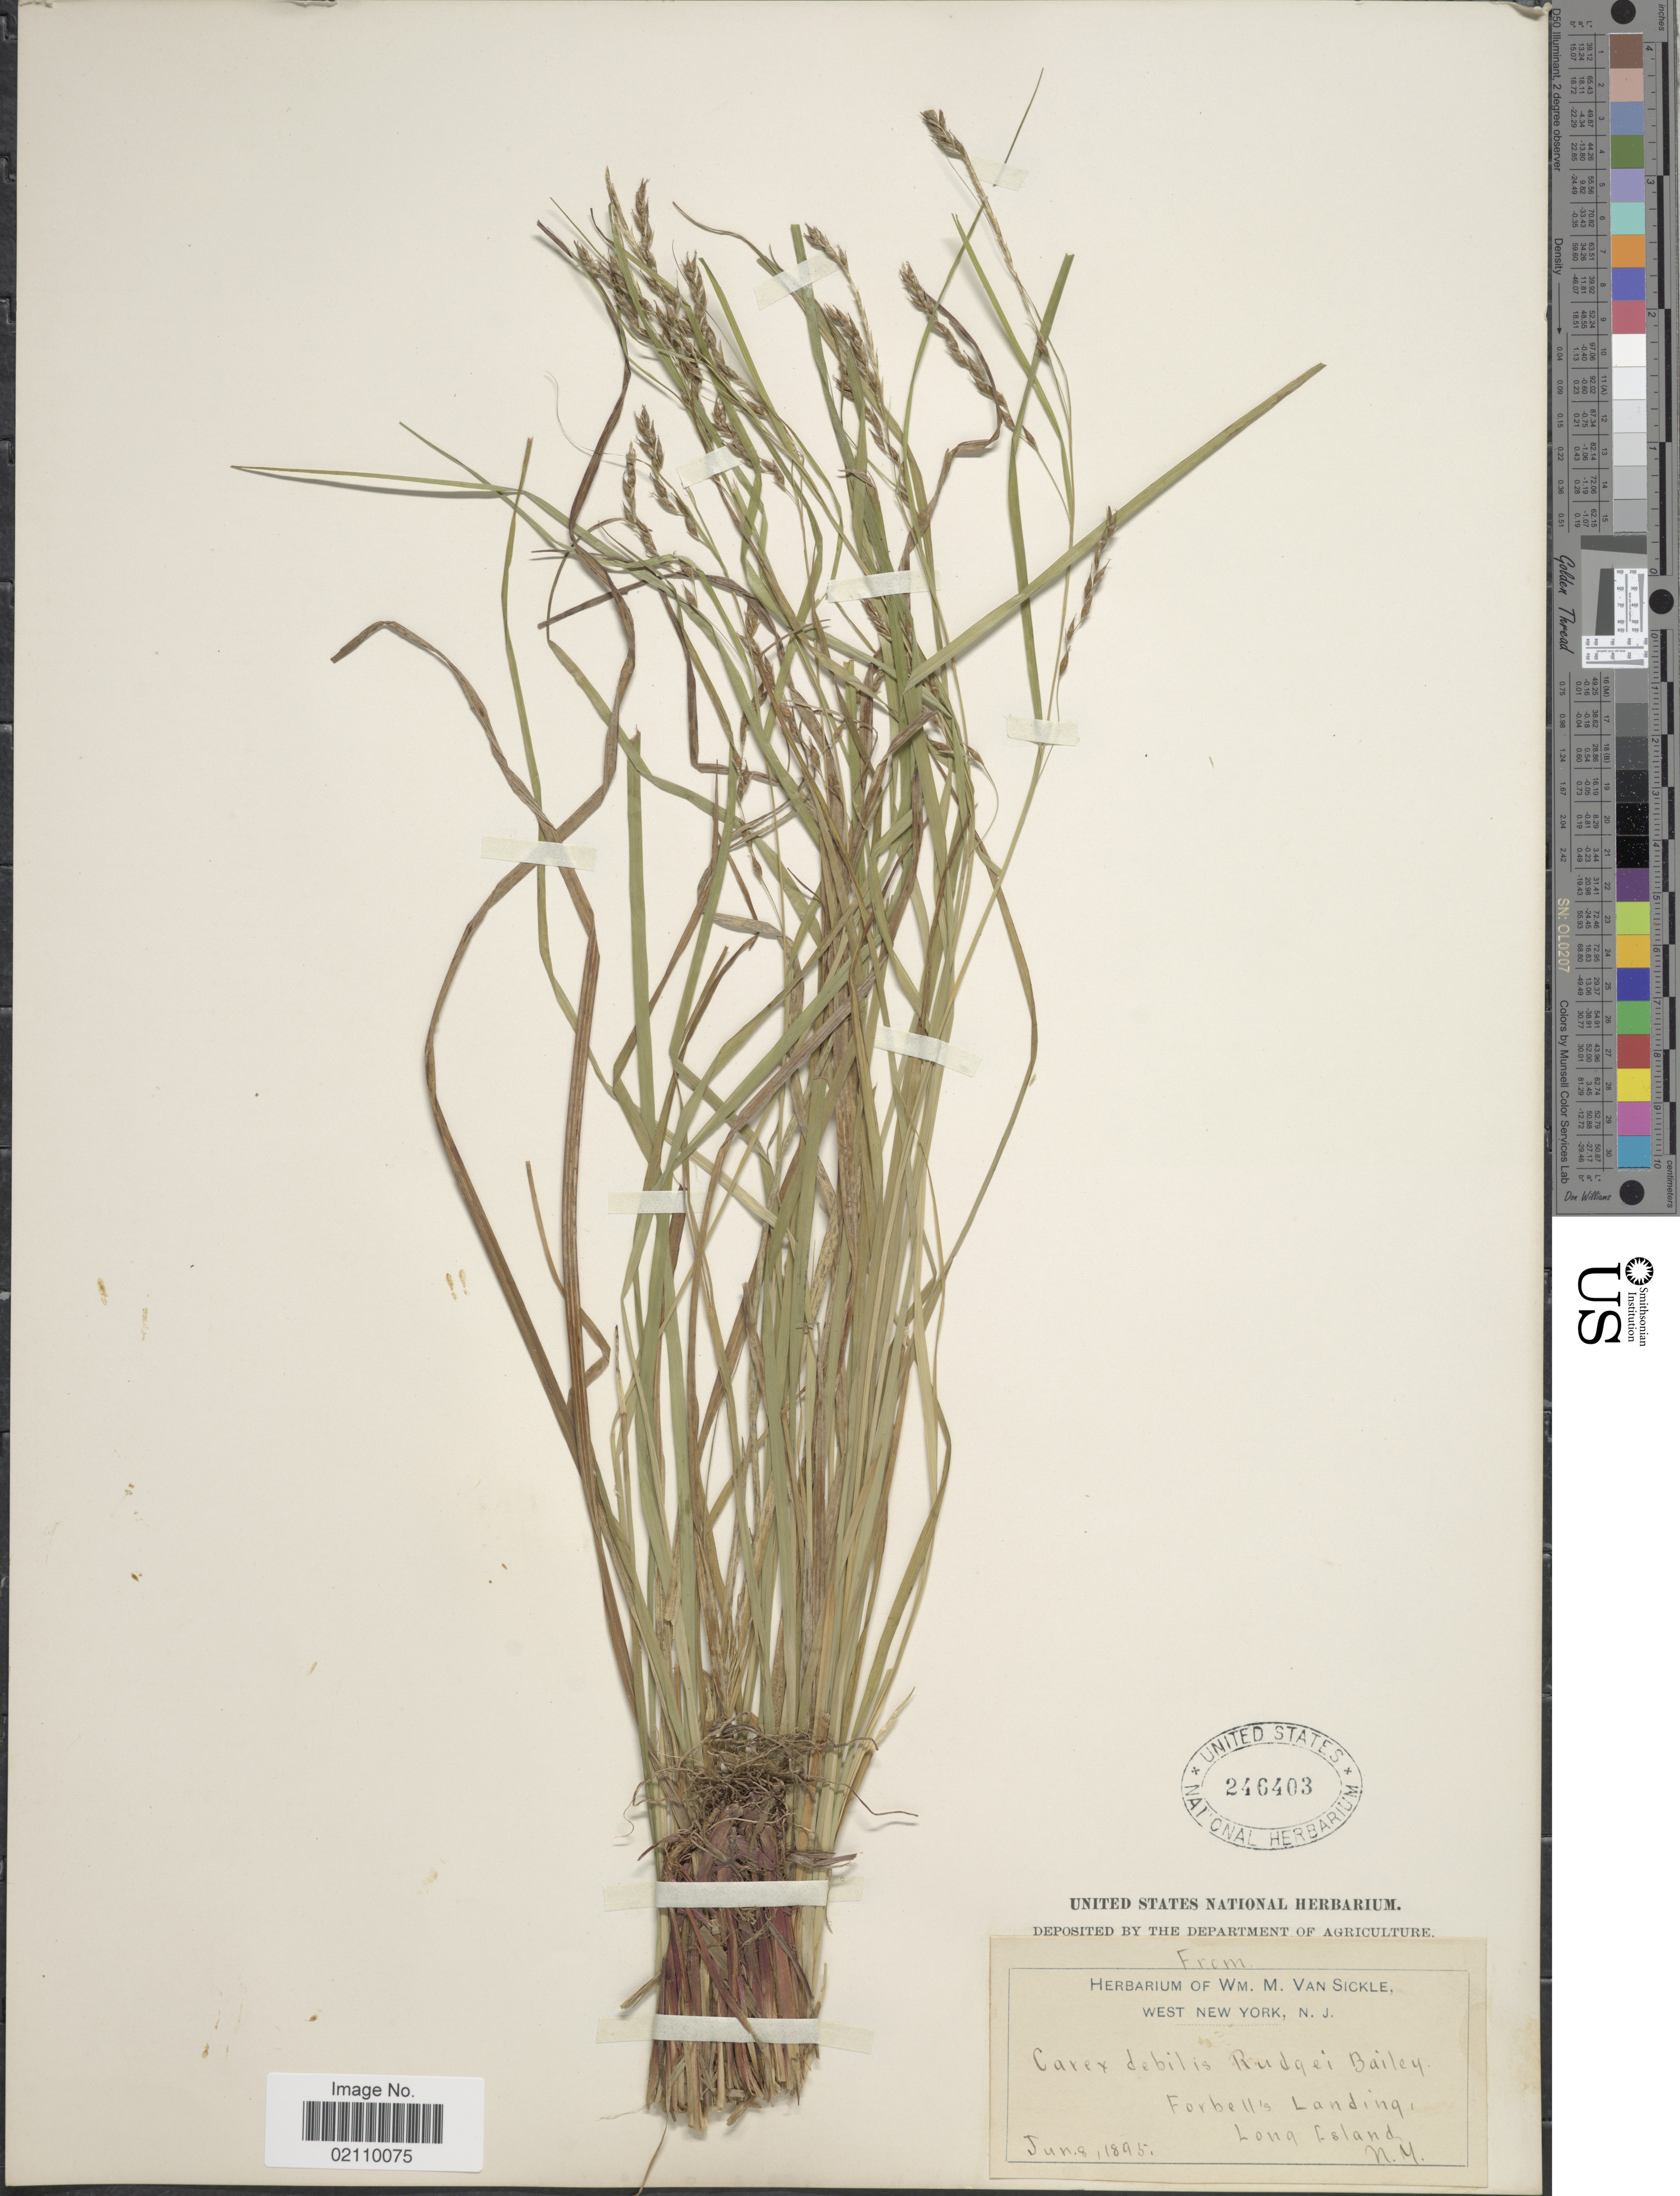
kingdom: Plantae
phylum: Tracheophyta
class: Liliopsida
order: Poales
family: Cyperaceae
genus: Carex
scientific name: Carex flexuosa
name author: Muhl. ex Willd.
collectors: ex herb. Wm. M. Van Sickle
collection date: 1895-06-08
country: United States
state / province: New York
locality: Forbell's Landing, Long Island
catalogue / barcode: US 246403